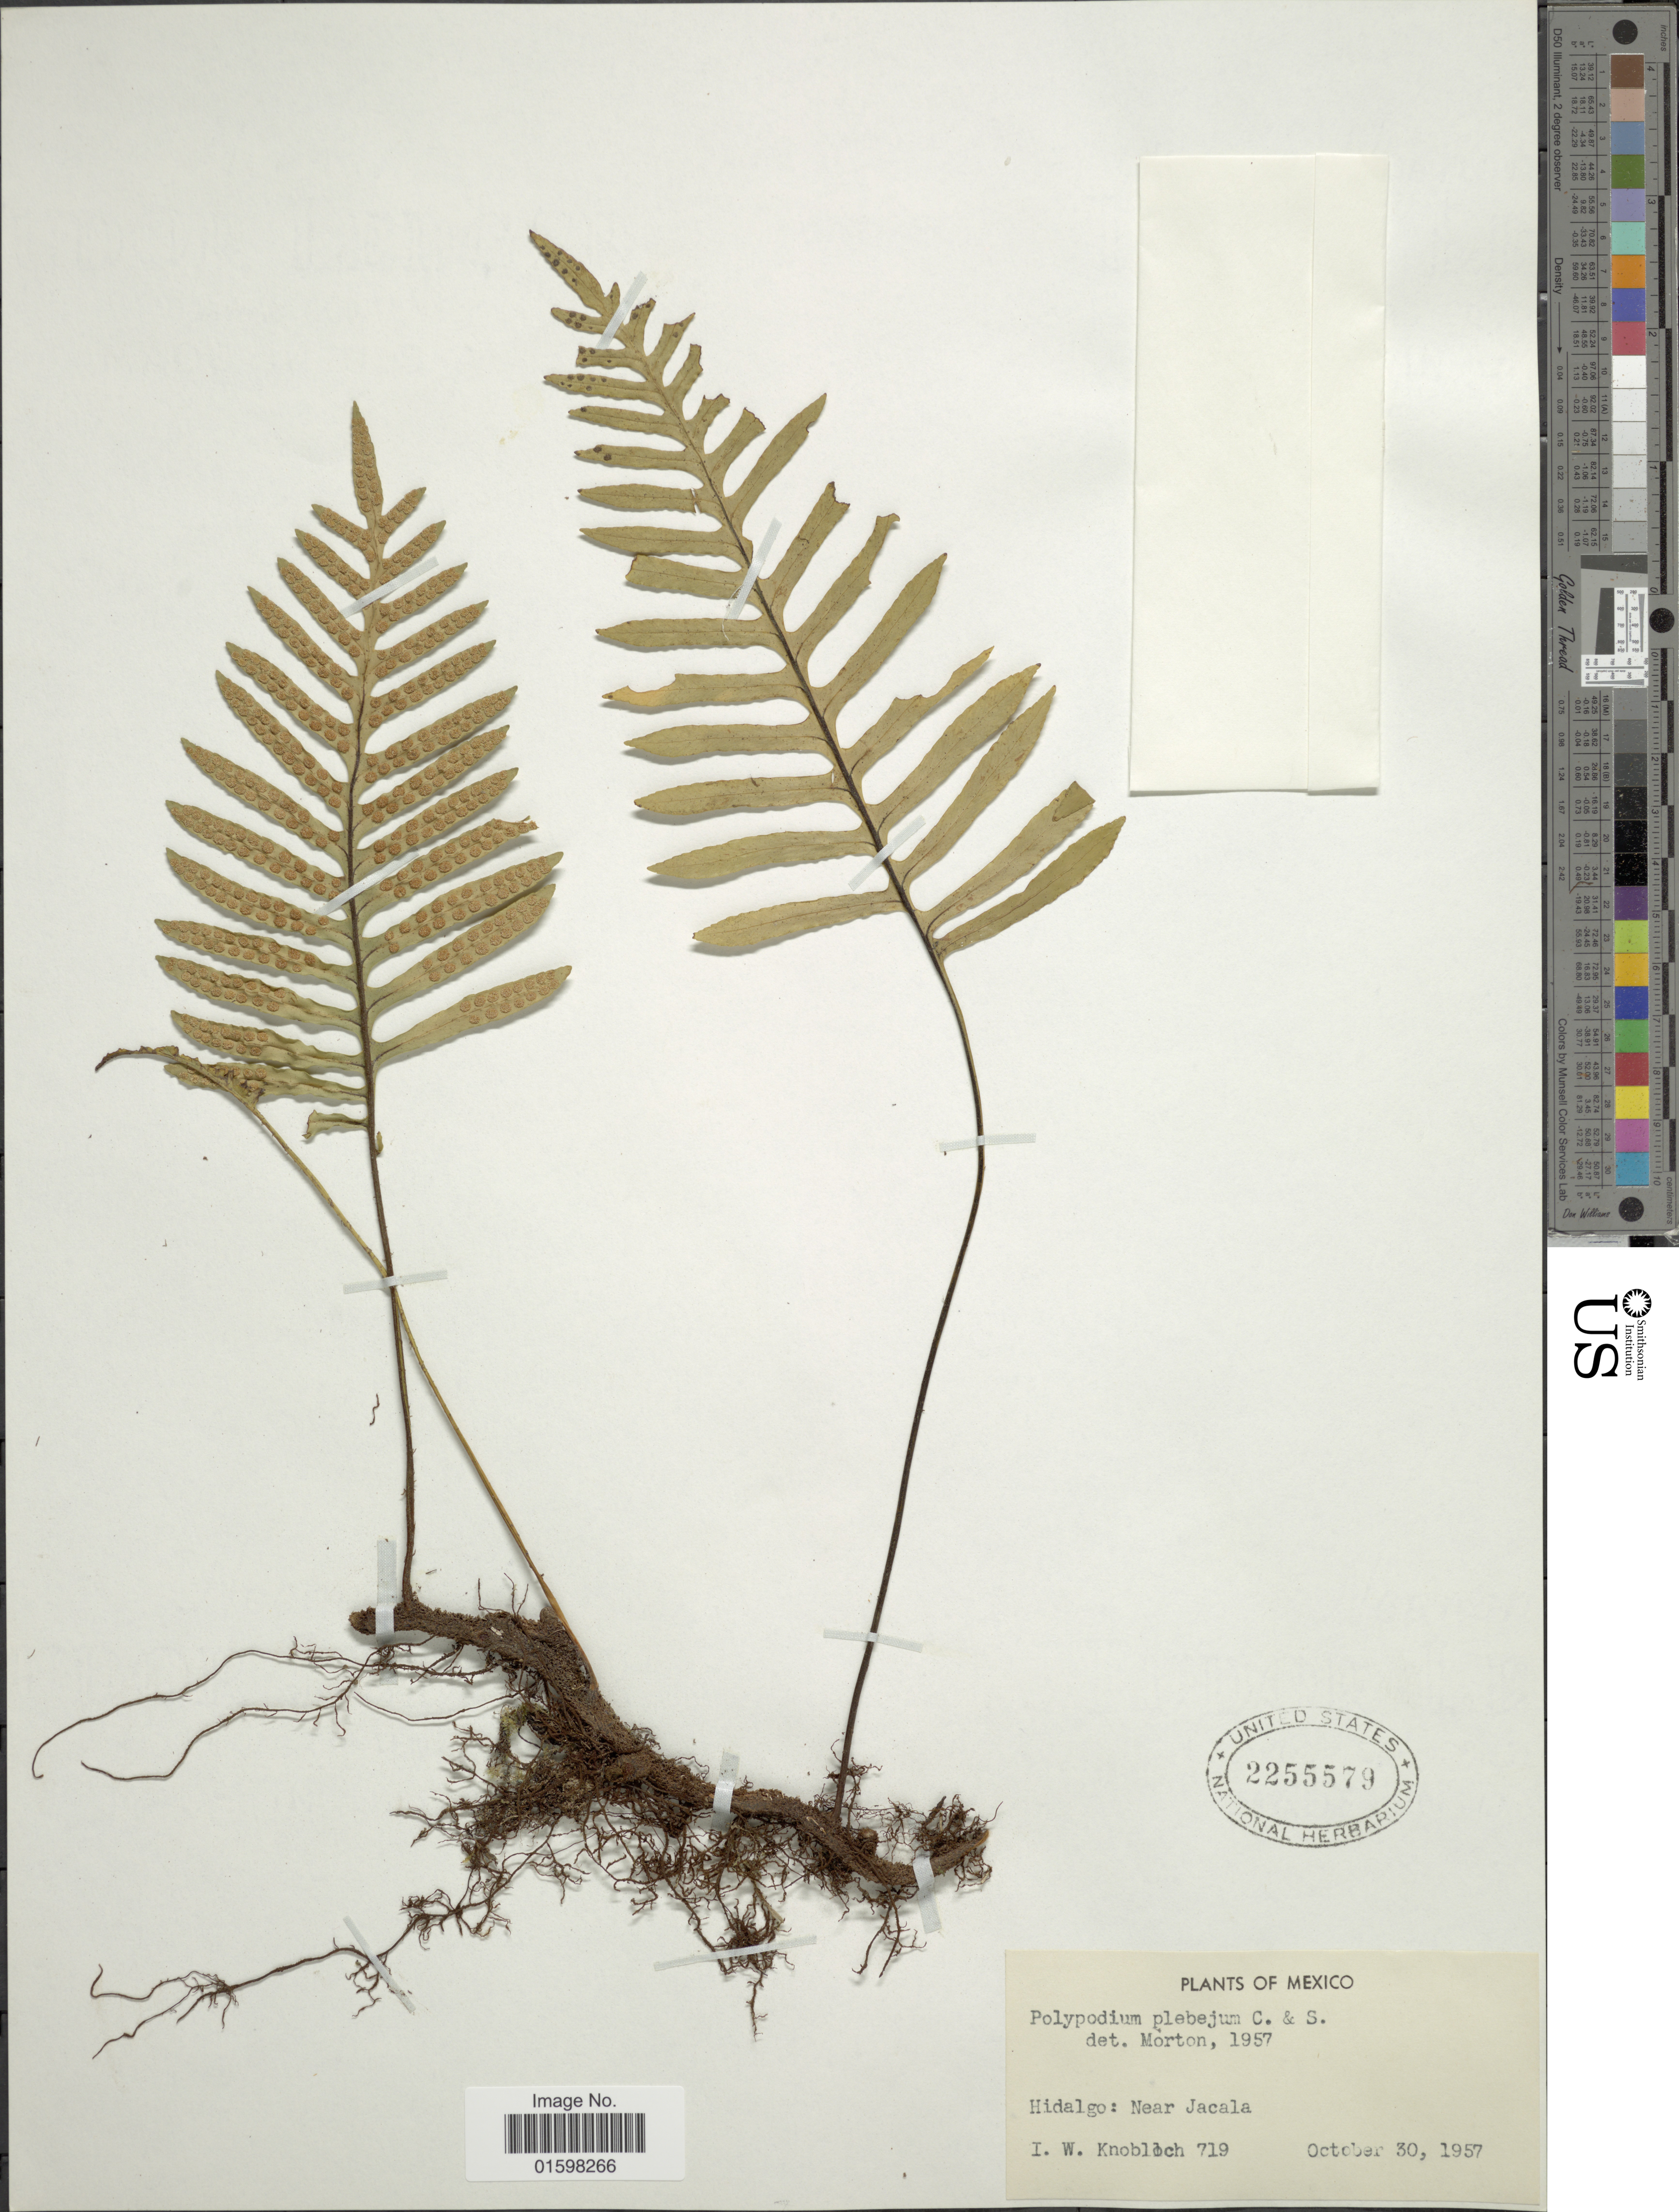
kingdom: Plantae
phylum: Tracheophyta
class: Polypodiopsida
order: Polypodiales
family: Polypodiaceae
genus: Pleopeltis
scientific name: Pleopeltis plebeia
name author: (Schltdl. ex Cham.) A.R. Sm. & Tejero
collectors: I. W. Knobloch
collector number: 719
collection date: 1957-10-30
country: Mexico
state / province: Hidalgo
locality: Near Jacala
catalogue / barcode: US 2255579